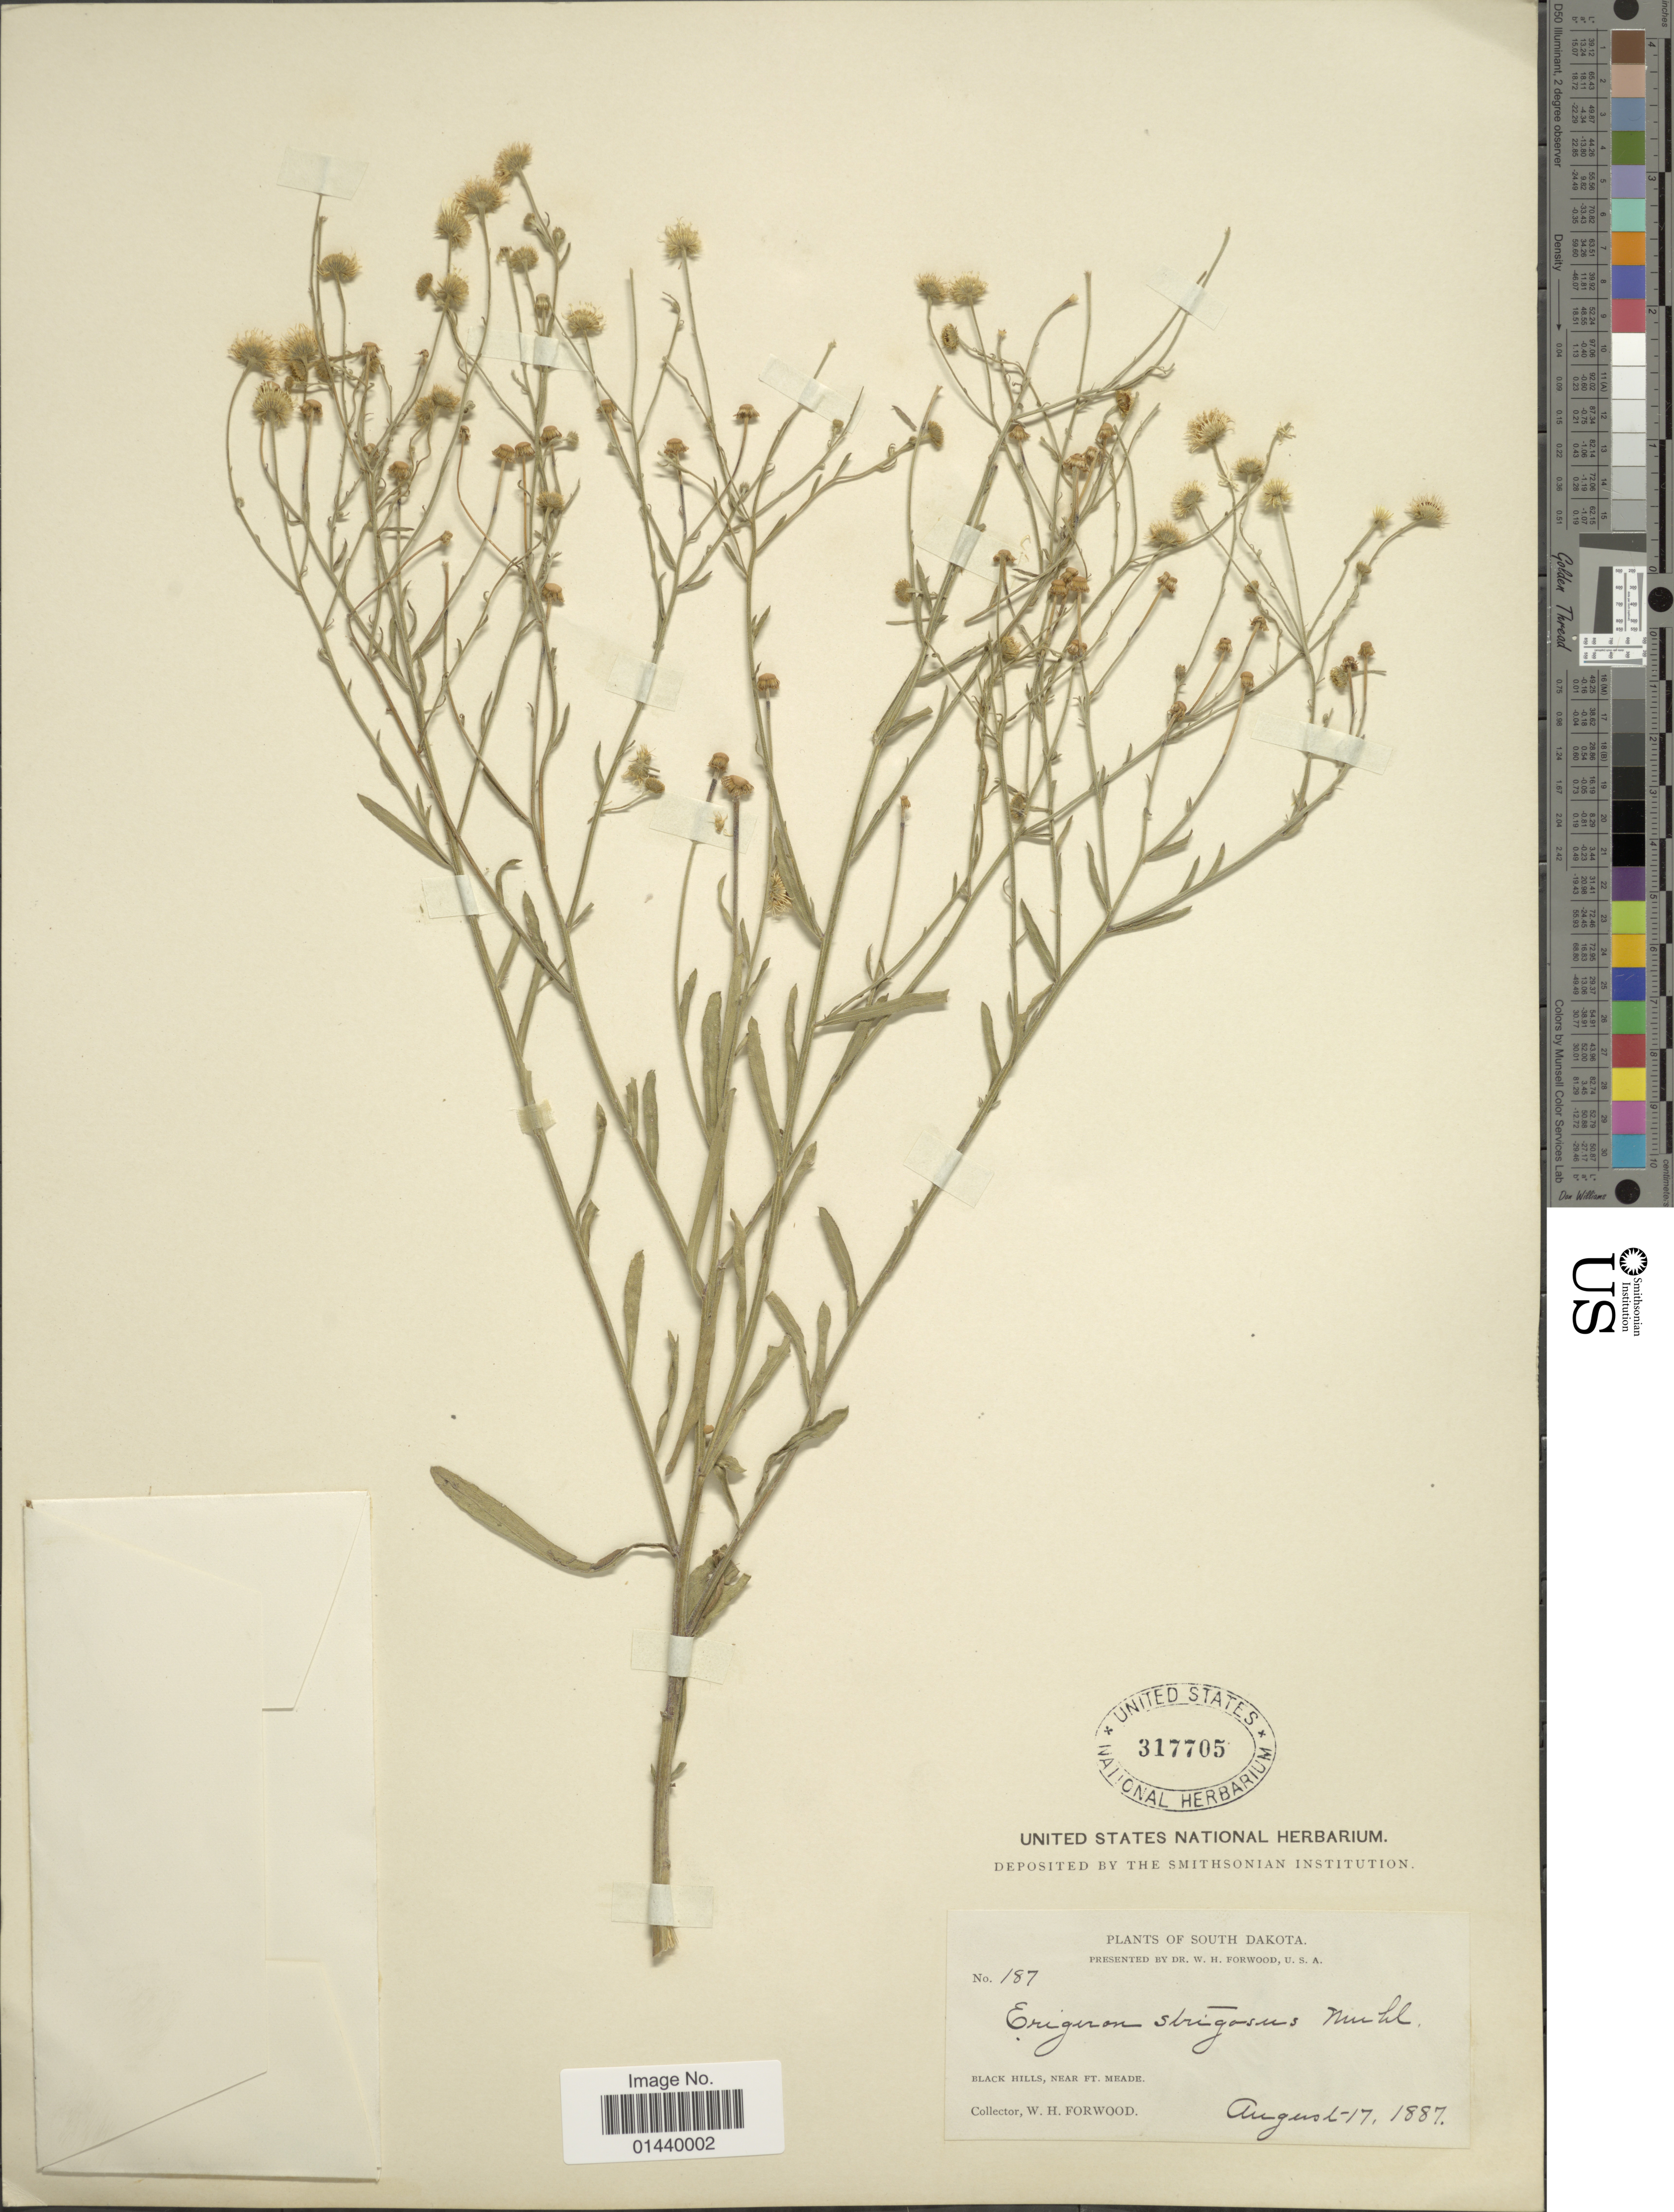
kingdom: Plantae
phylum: Tracheophyta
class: Magnoliopsida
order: Asterales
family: Asteraceae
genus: Erigeron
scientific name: Erigeron strigosus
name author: Muhl. ex Willd.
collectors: W. Forwood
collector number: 187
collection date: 1887-08-17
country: United States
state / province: South Dakota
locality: Black Hills, near Ft. Meade.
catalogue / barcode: US 317705